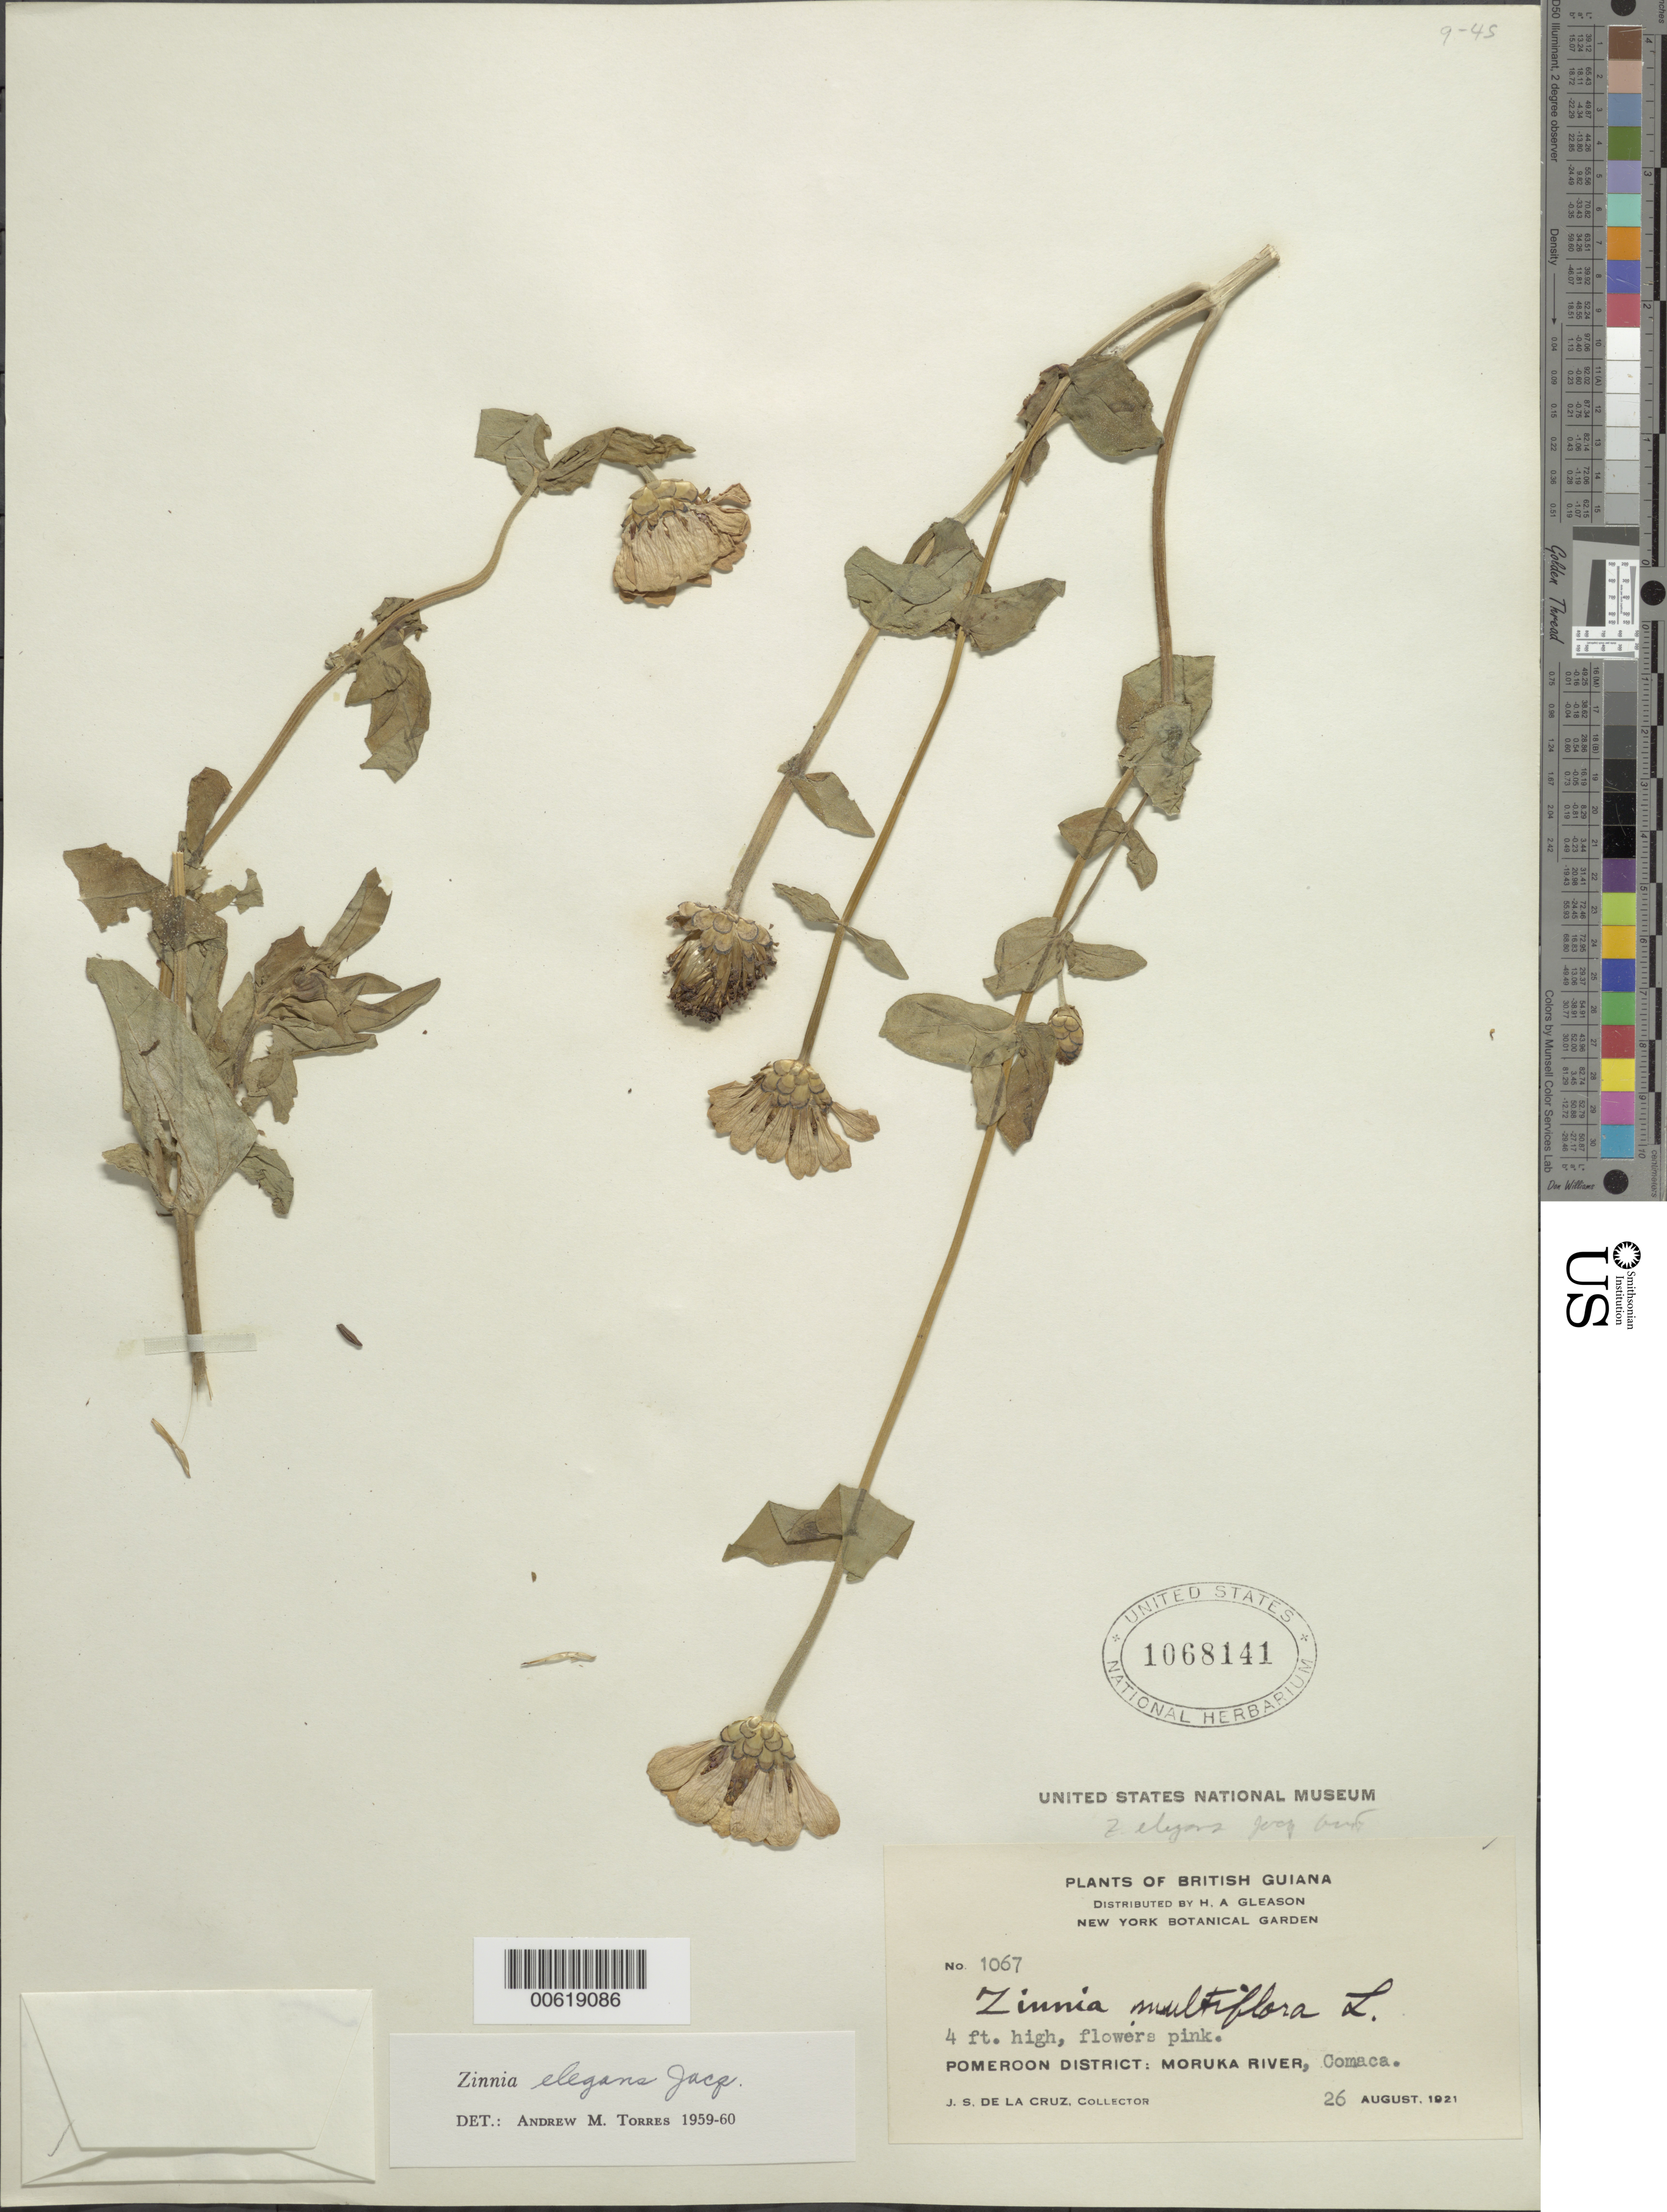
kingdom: Plantae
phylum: Tracheophyta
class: Magnoliopsida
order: Asterales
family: Asteraceae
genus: Zinnia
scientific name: Zinnia elegans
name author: Jacq.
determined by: Torres, A. M.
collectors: J. S. de la Cruz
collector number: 1067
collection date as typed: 26-Aug-21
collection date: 1921-08-26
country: Guyana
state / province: Barima-Waini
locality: Comaca, Moruka R., Pomeroon Dist.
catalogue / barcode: US 1068141